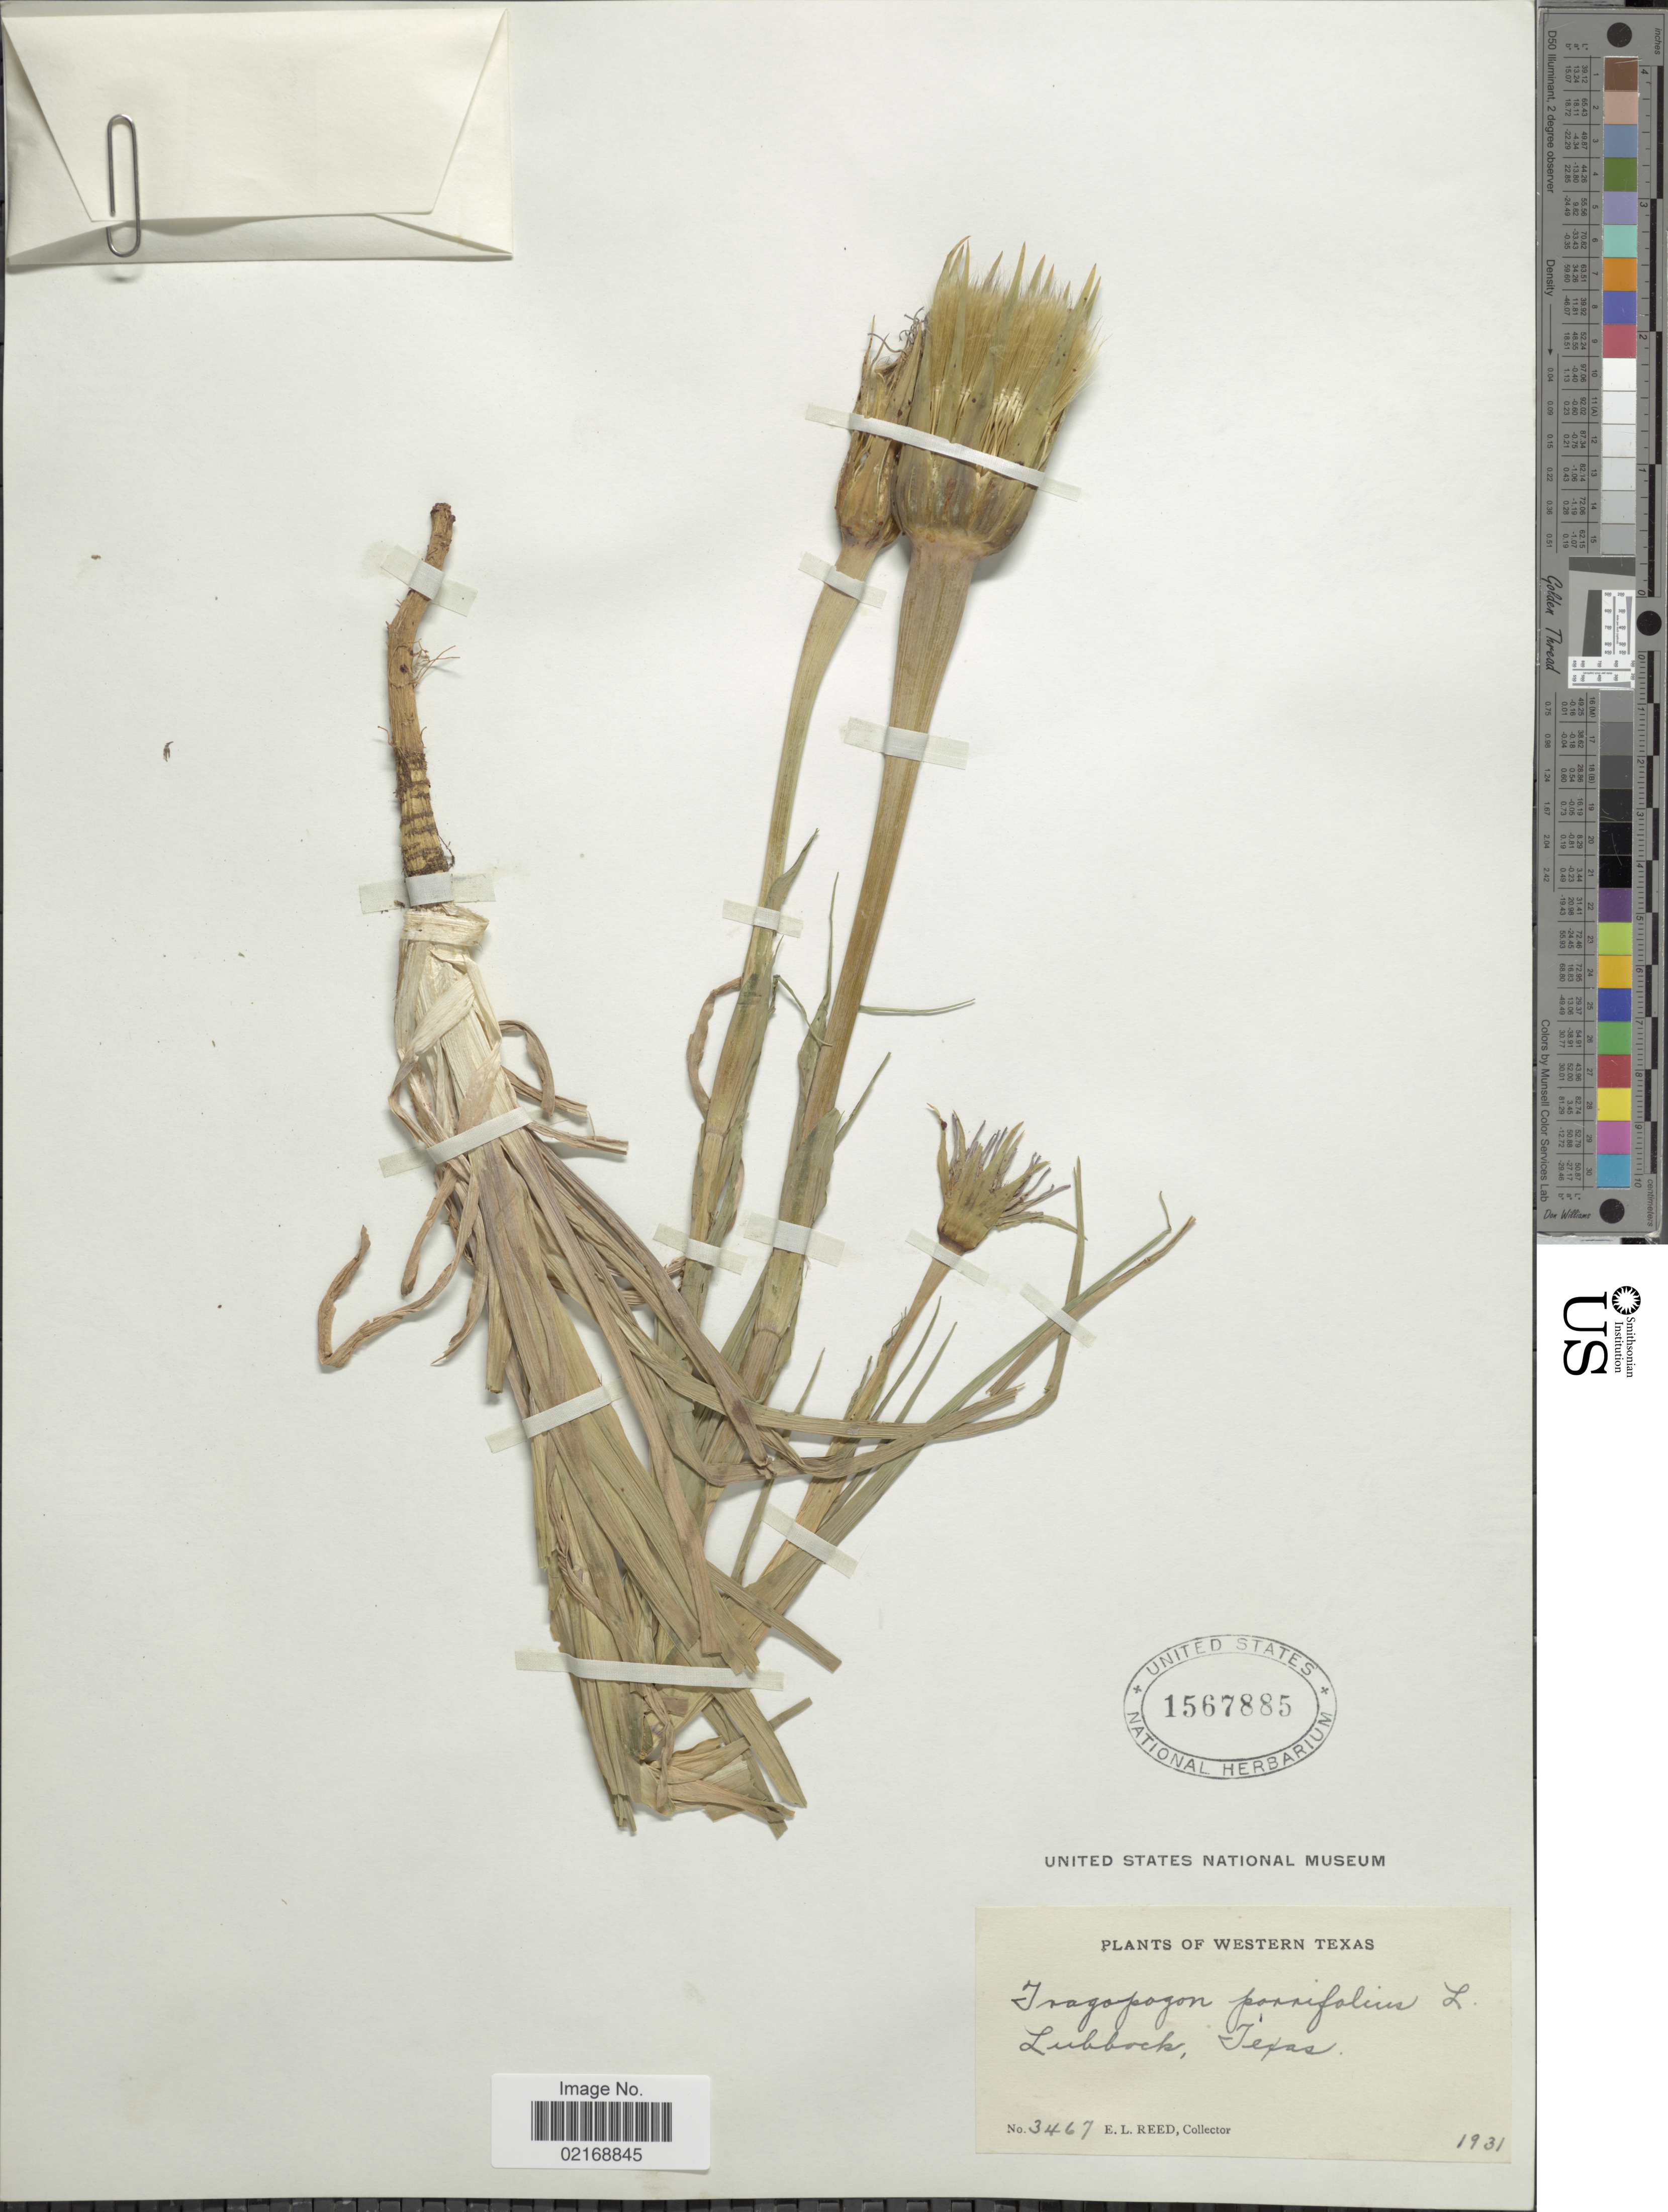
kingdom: Plantae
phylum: Tracheophyta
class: Magnoliopsida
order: Asterales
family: Asteraceae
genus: Tragopogon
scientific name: Tragopogon porrifolius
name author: L.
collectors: E. Reed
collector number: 3467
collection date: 1931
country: United States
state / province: Texas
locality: Western Texas. Lubbock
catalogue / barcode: US 1567885